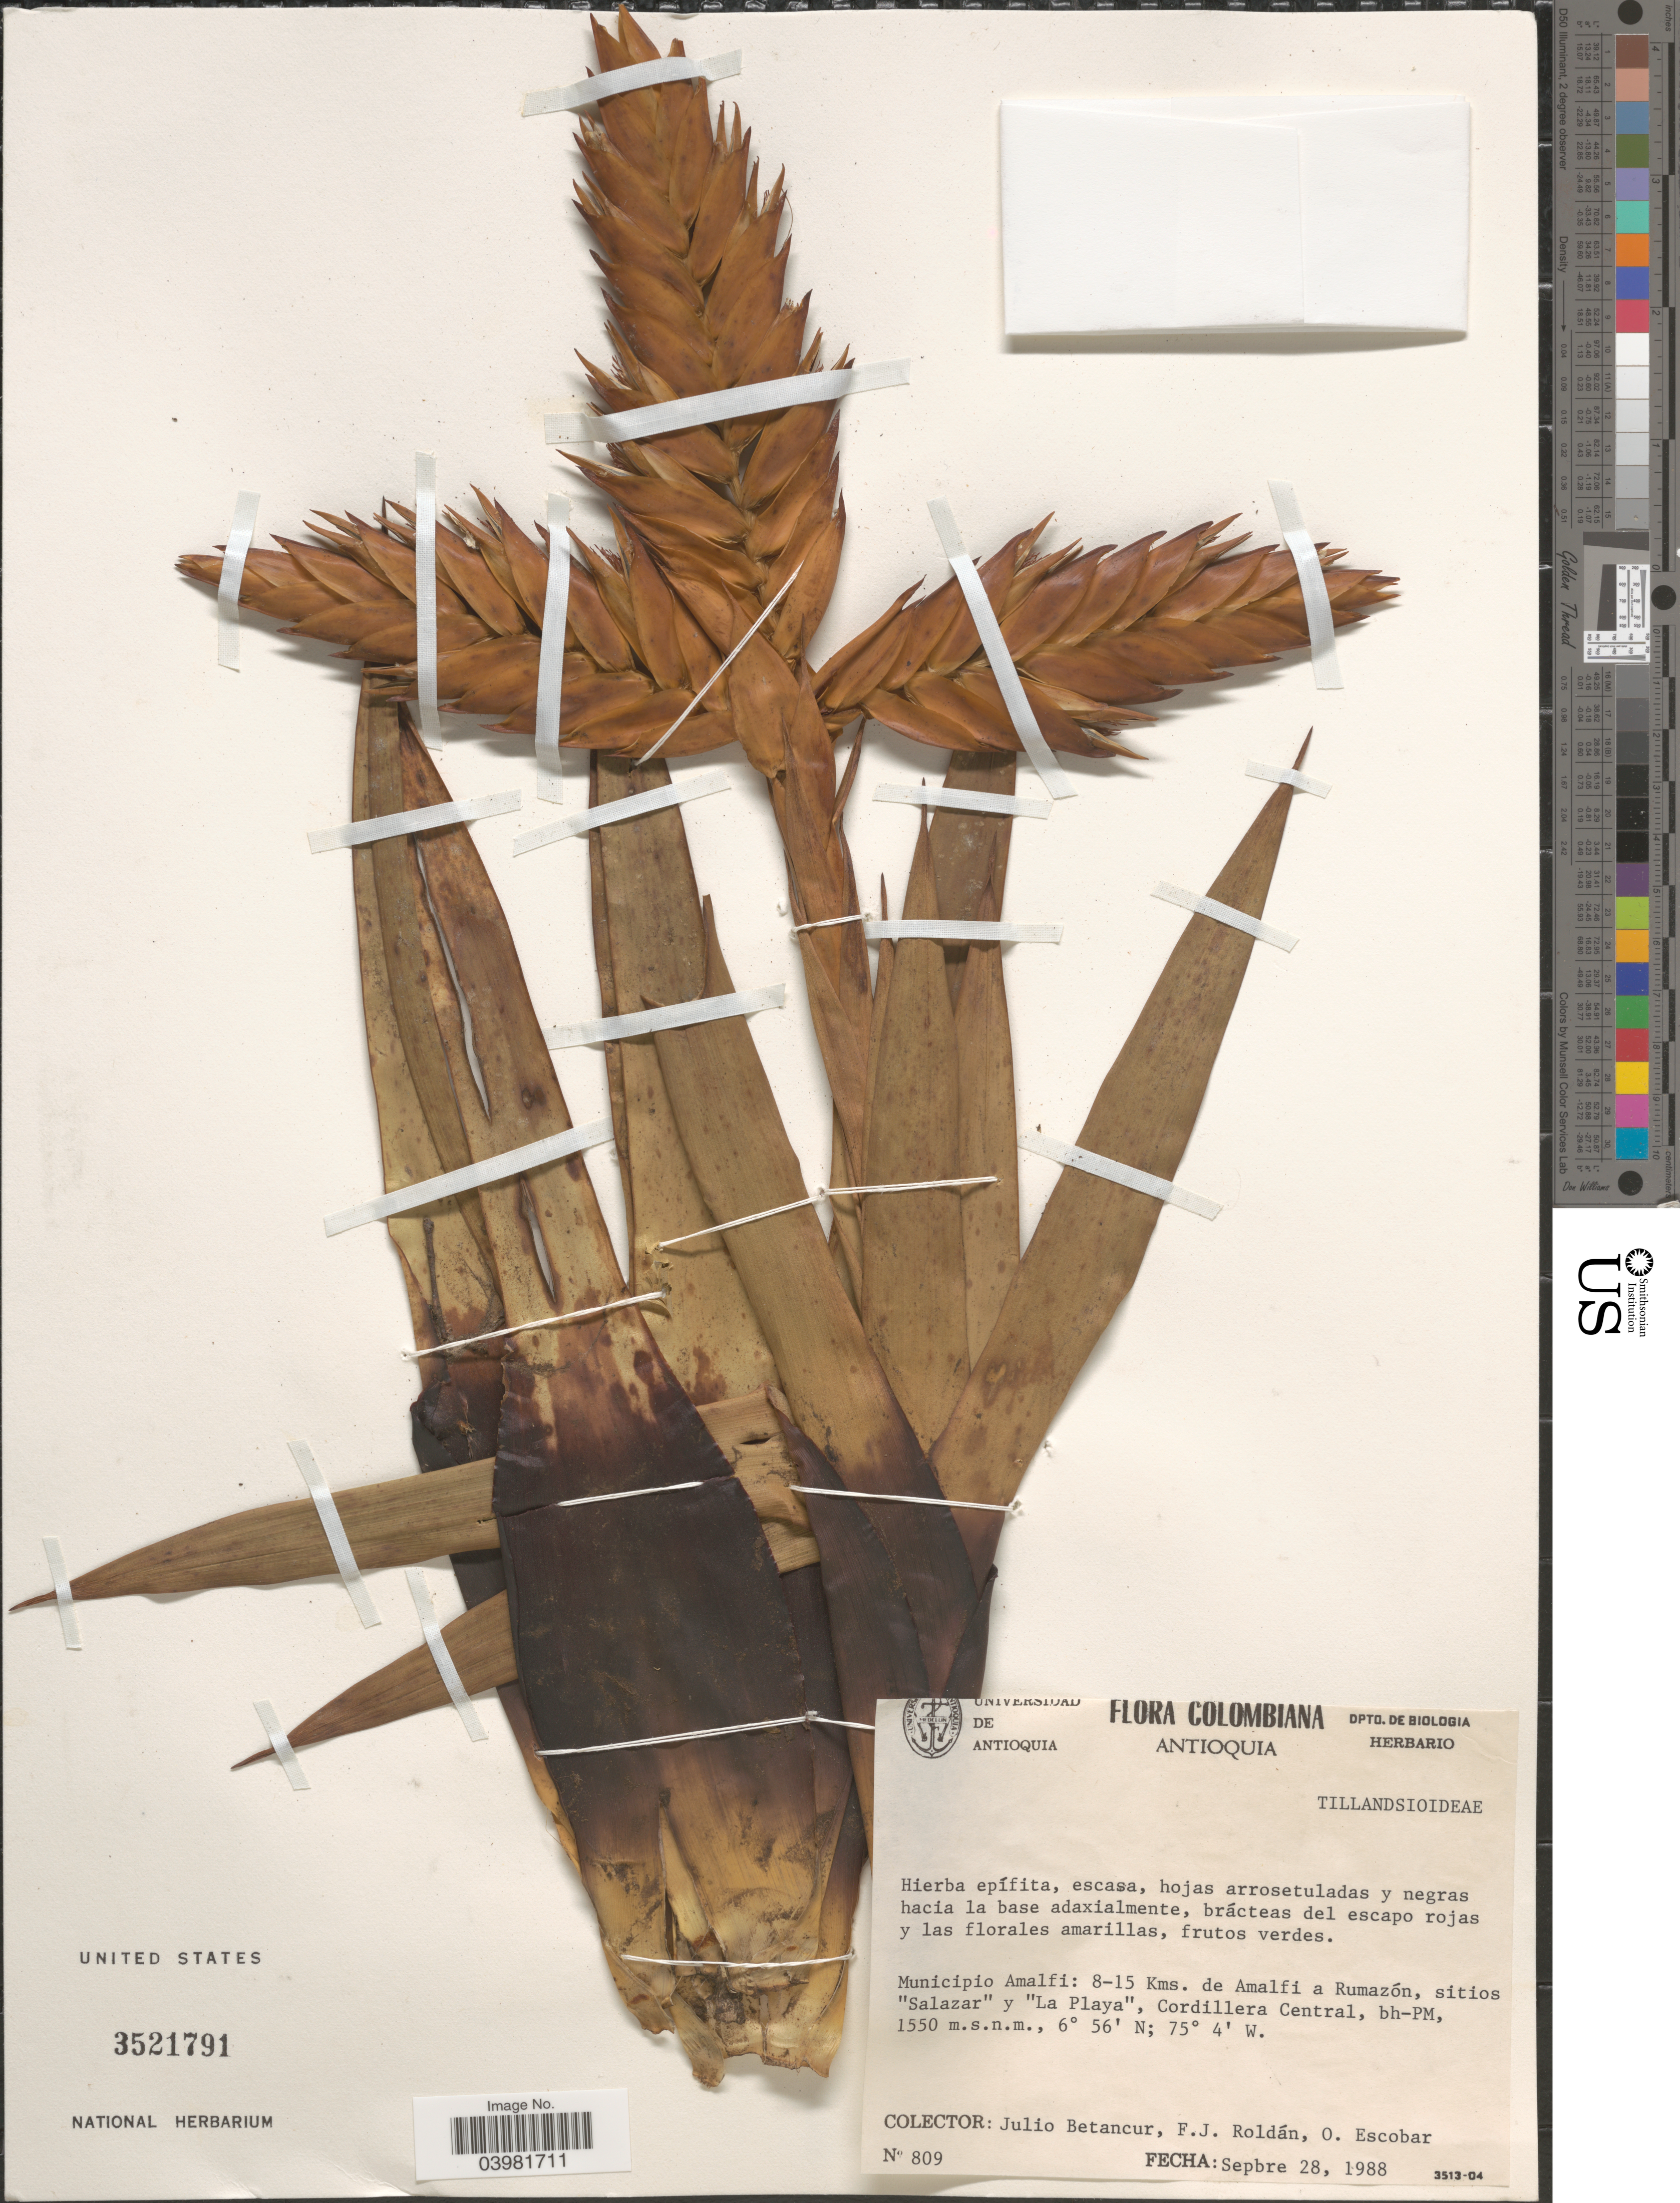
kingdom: Plantae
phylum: Tracheophyta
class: Liliopsida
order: Poales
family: Bromeliaceae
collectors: J. Betancur, F. J. Roldán & O. Escobar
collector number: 809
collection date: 1988-09-28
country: Colombia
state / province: Antioquia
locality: Municipio Amalfi: 8-15 Kms. de Amalfi a Rumazón, sitios "Salazar"y "La Playa", Cordillera Central.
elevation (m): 1550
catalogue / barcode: US 3521791